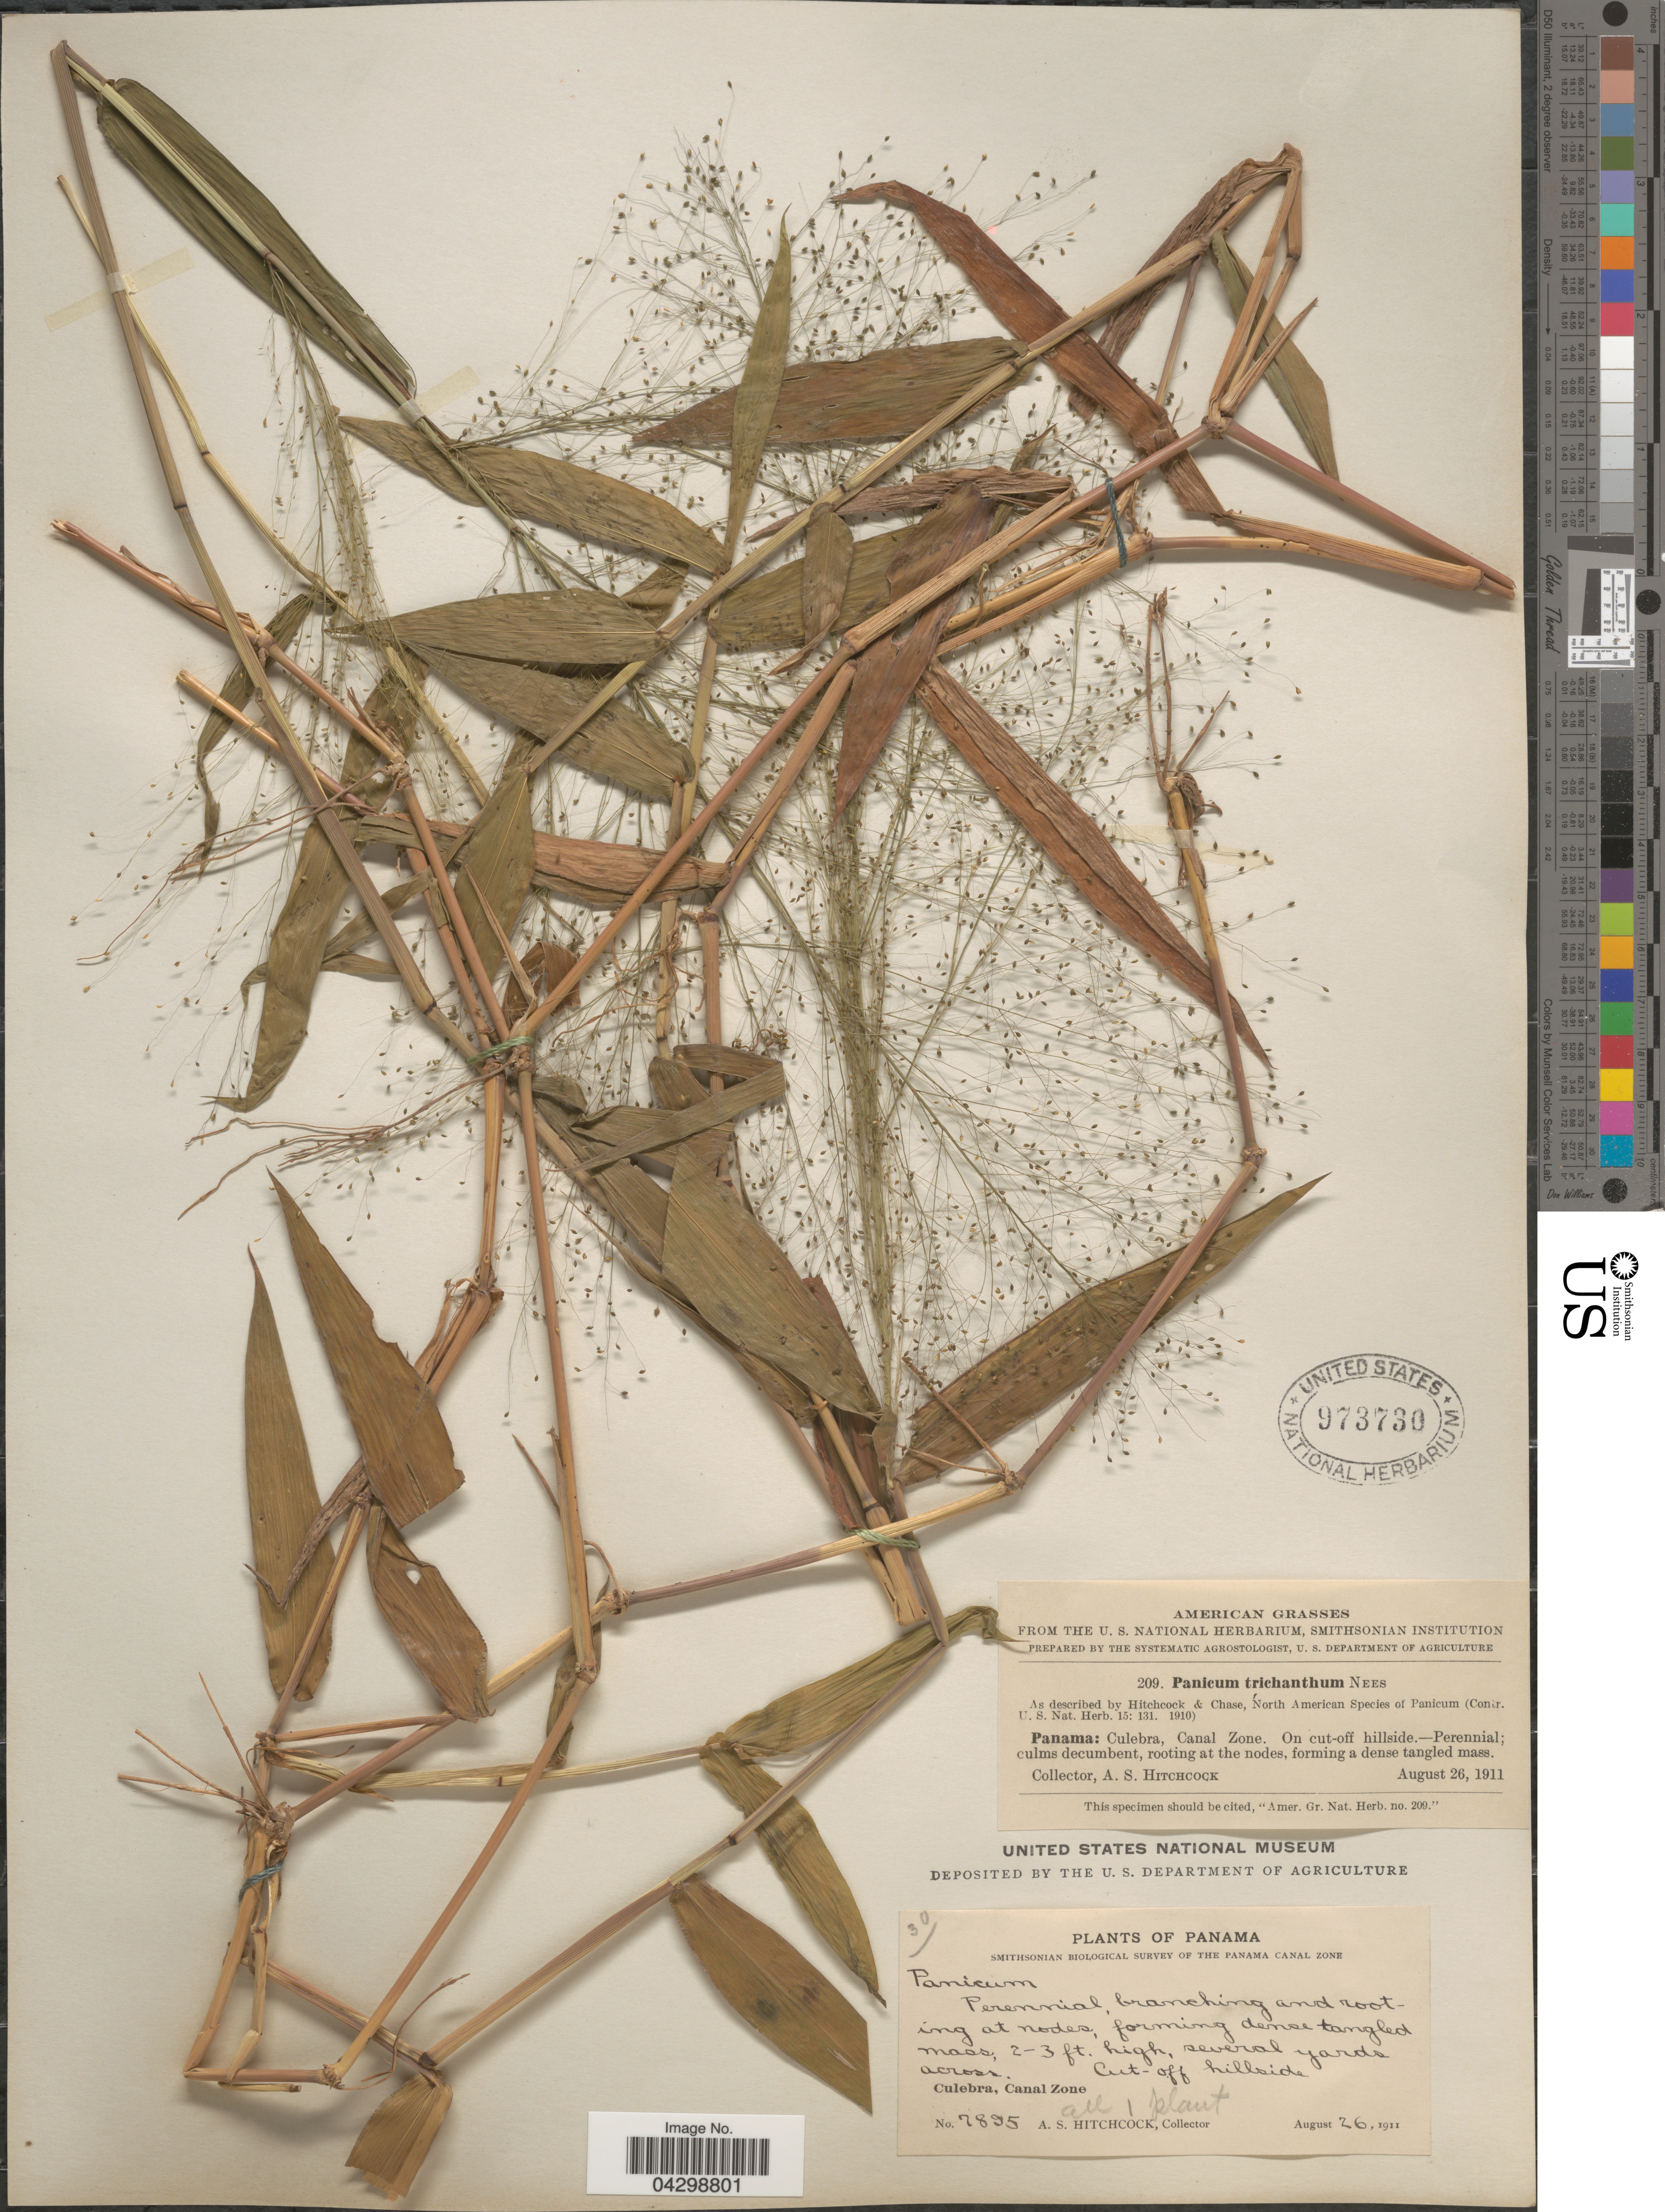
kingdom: Plantae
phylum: Tracheophyta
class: Liliopsida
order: Poales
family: Poaceae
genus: Panicum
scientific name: Panicum trichanthum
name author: Nees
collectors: A. S. Hitchcock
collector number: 7895/30/209?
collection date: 1911-08-26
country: Panama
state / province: Colón / Panamá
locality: Culebra, Canal Zone. Smithsonian Biological Survey of the Panama Canal Zone.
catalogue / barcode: US 973730